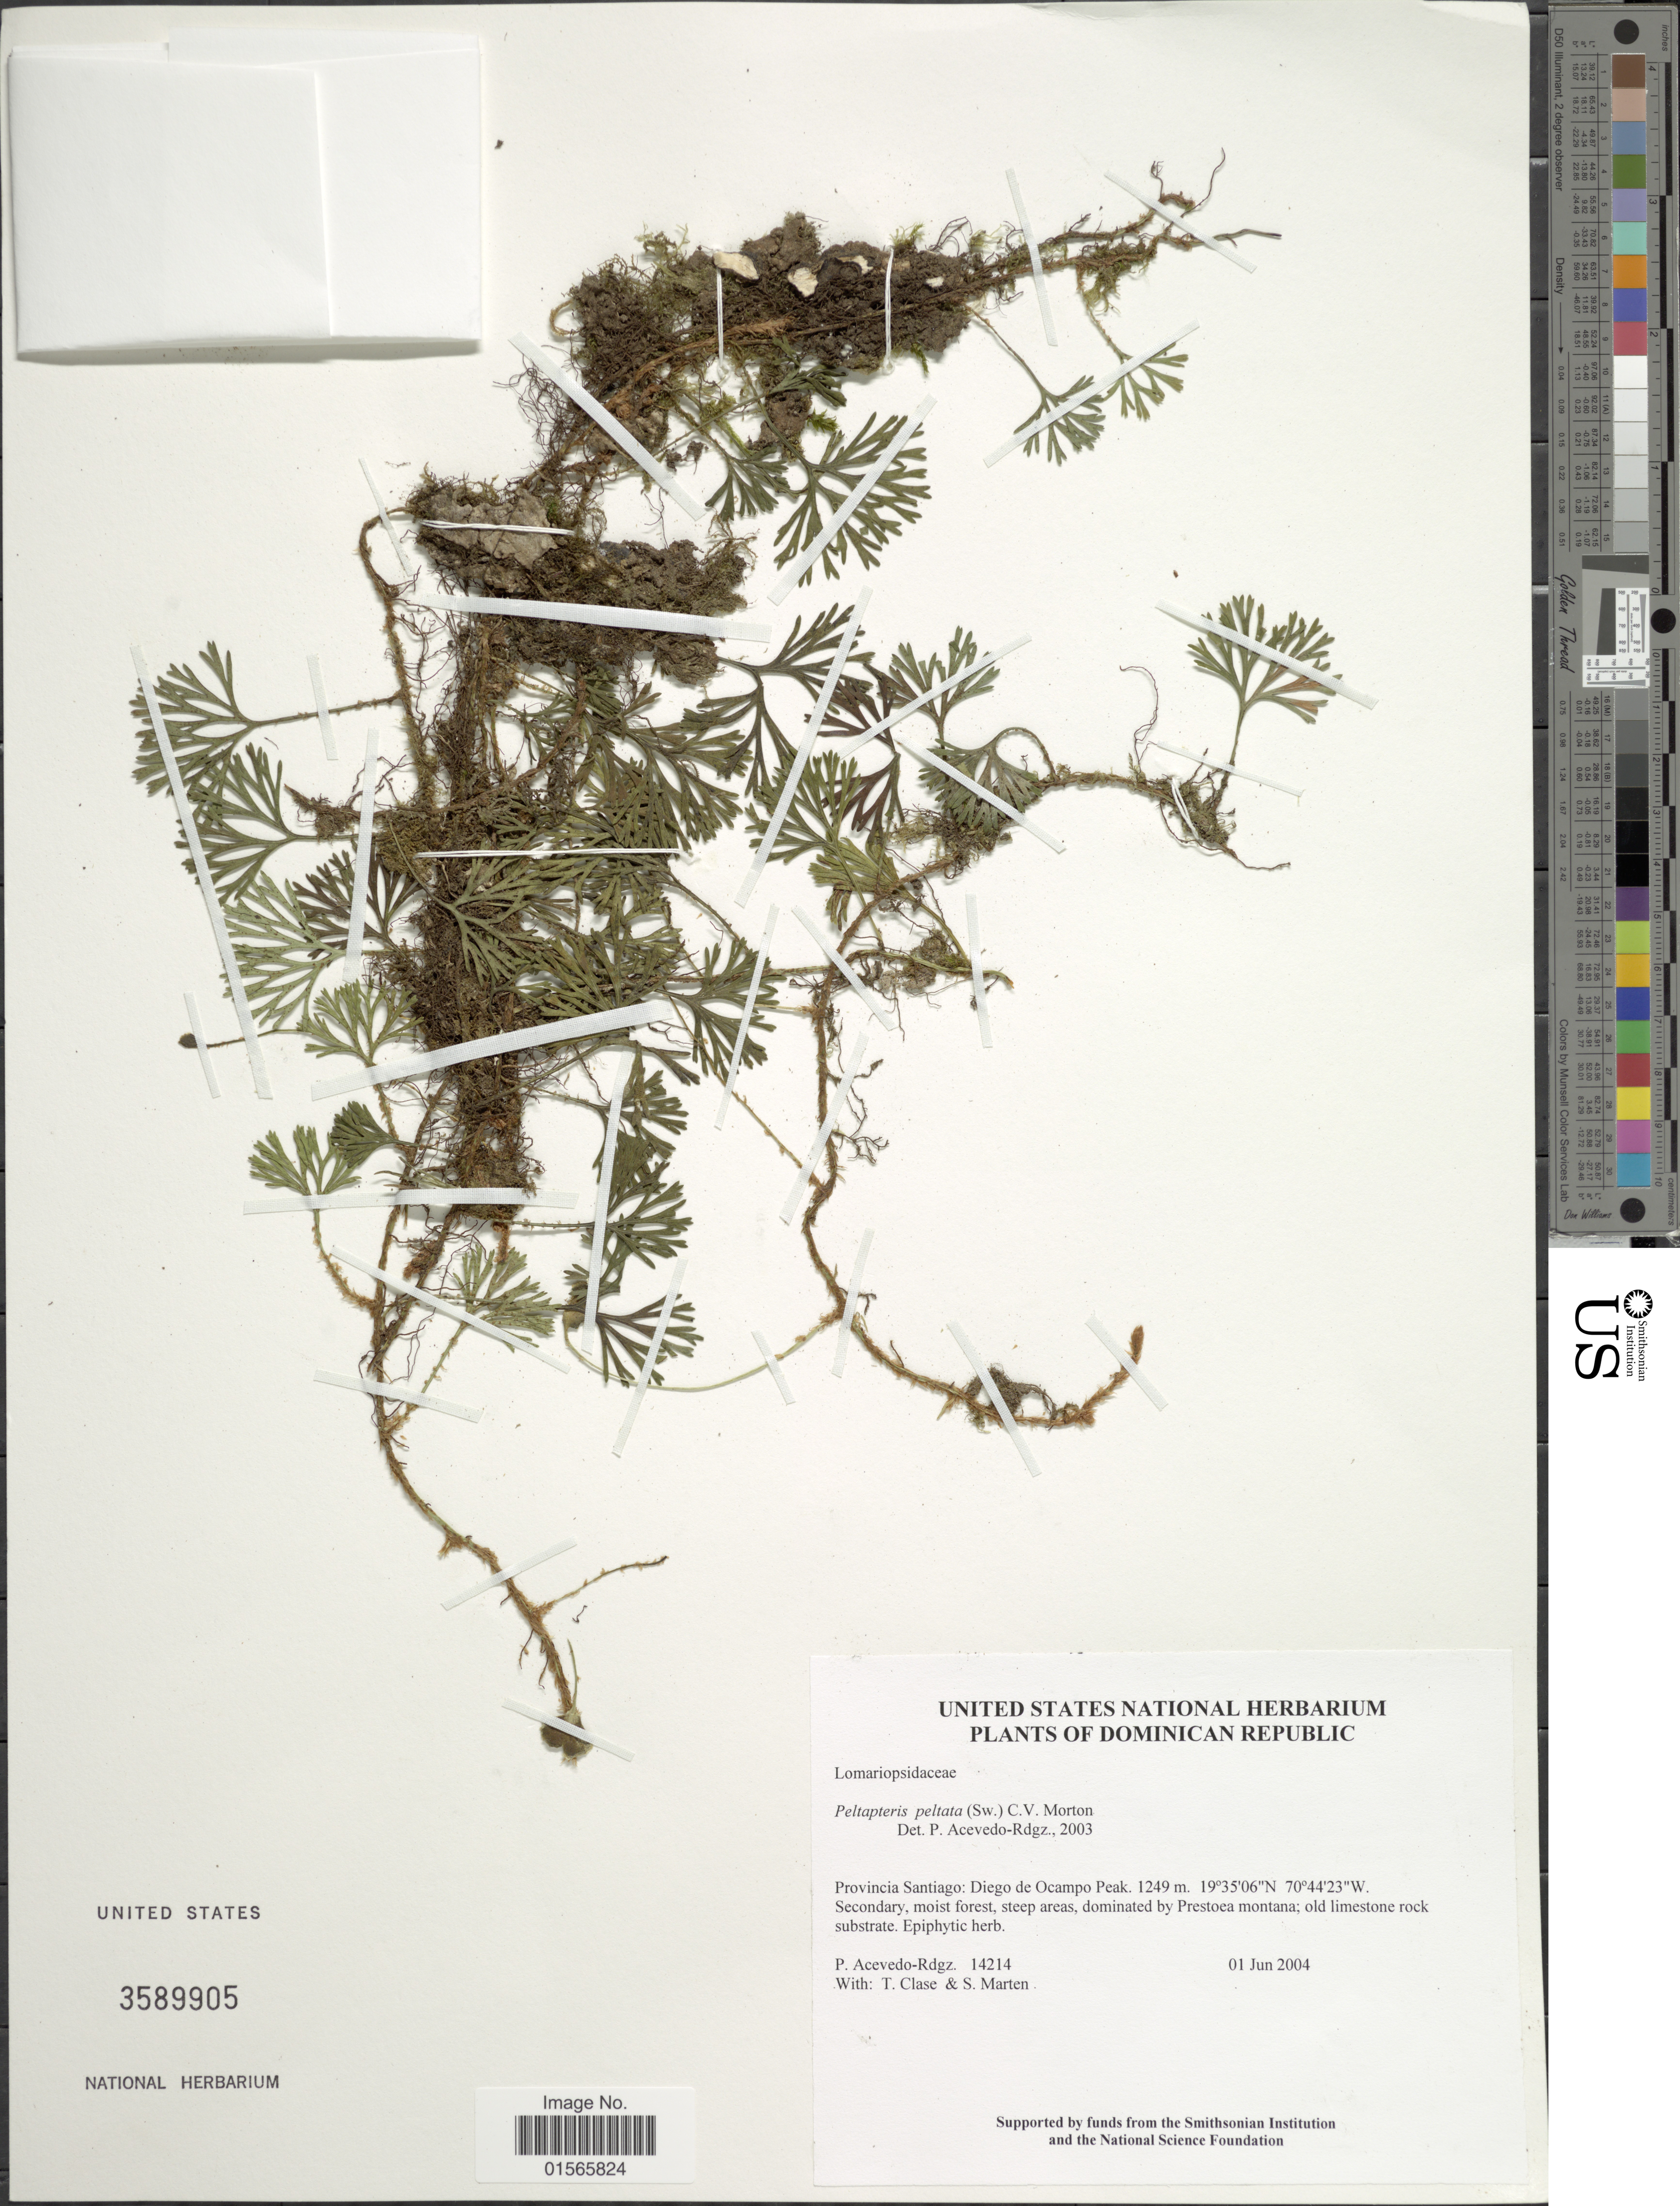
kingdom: Plantae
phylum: Tracheophyta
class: Polypodiopsida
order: Polypodiales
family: Dryopteridaceae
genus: Elaphoglossum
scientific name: Elaphoglossum peltatum f. peltatum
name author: (Sw.) Urb.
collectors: P. Acevedo-Rodr., T. Clase & S. Marten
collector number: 14214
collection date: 2004-06-01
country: Dominican Republic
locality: Provincia Santiago: Diego de Ocampo Peak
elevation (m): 1249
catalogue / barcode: US 3589905